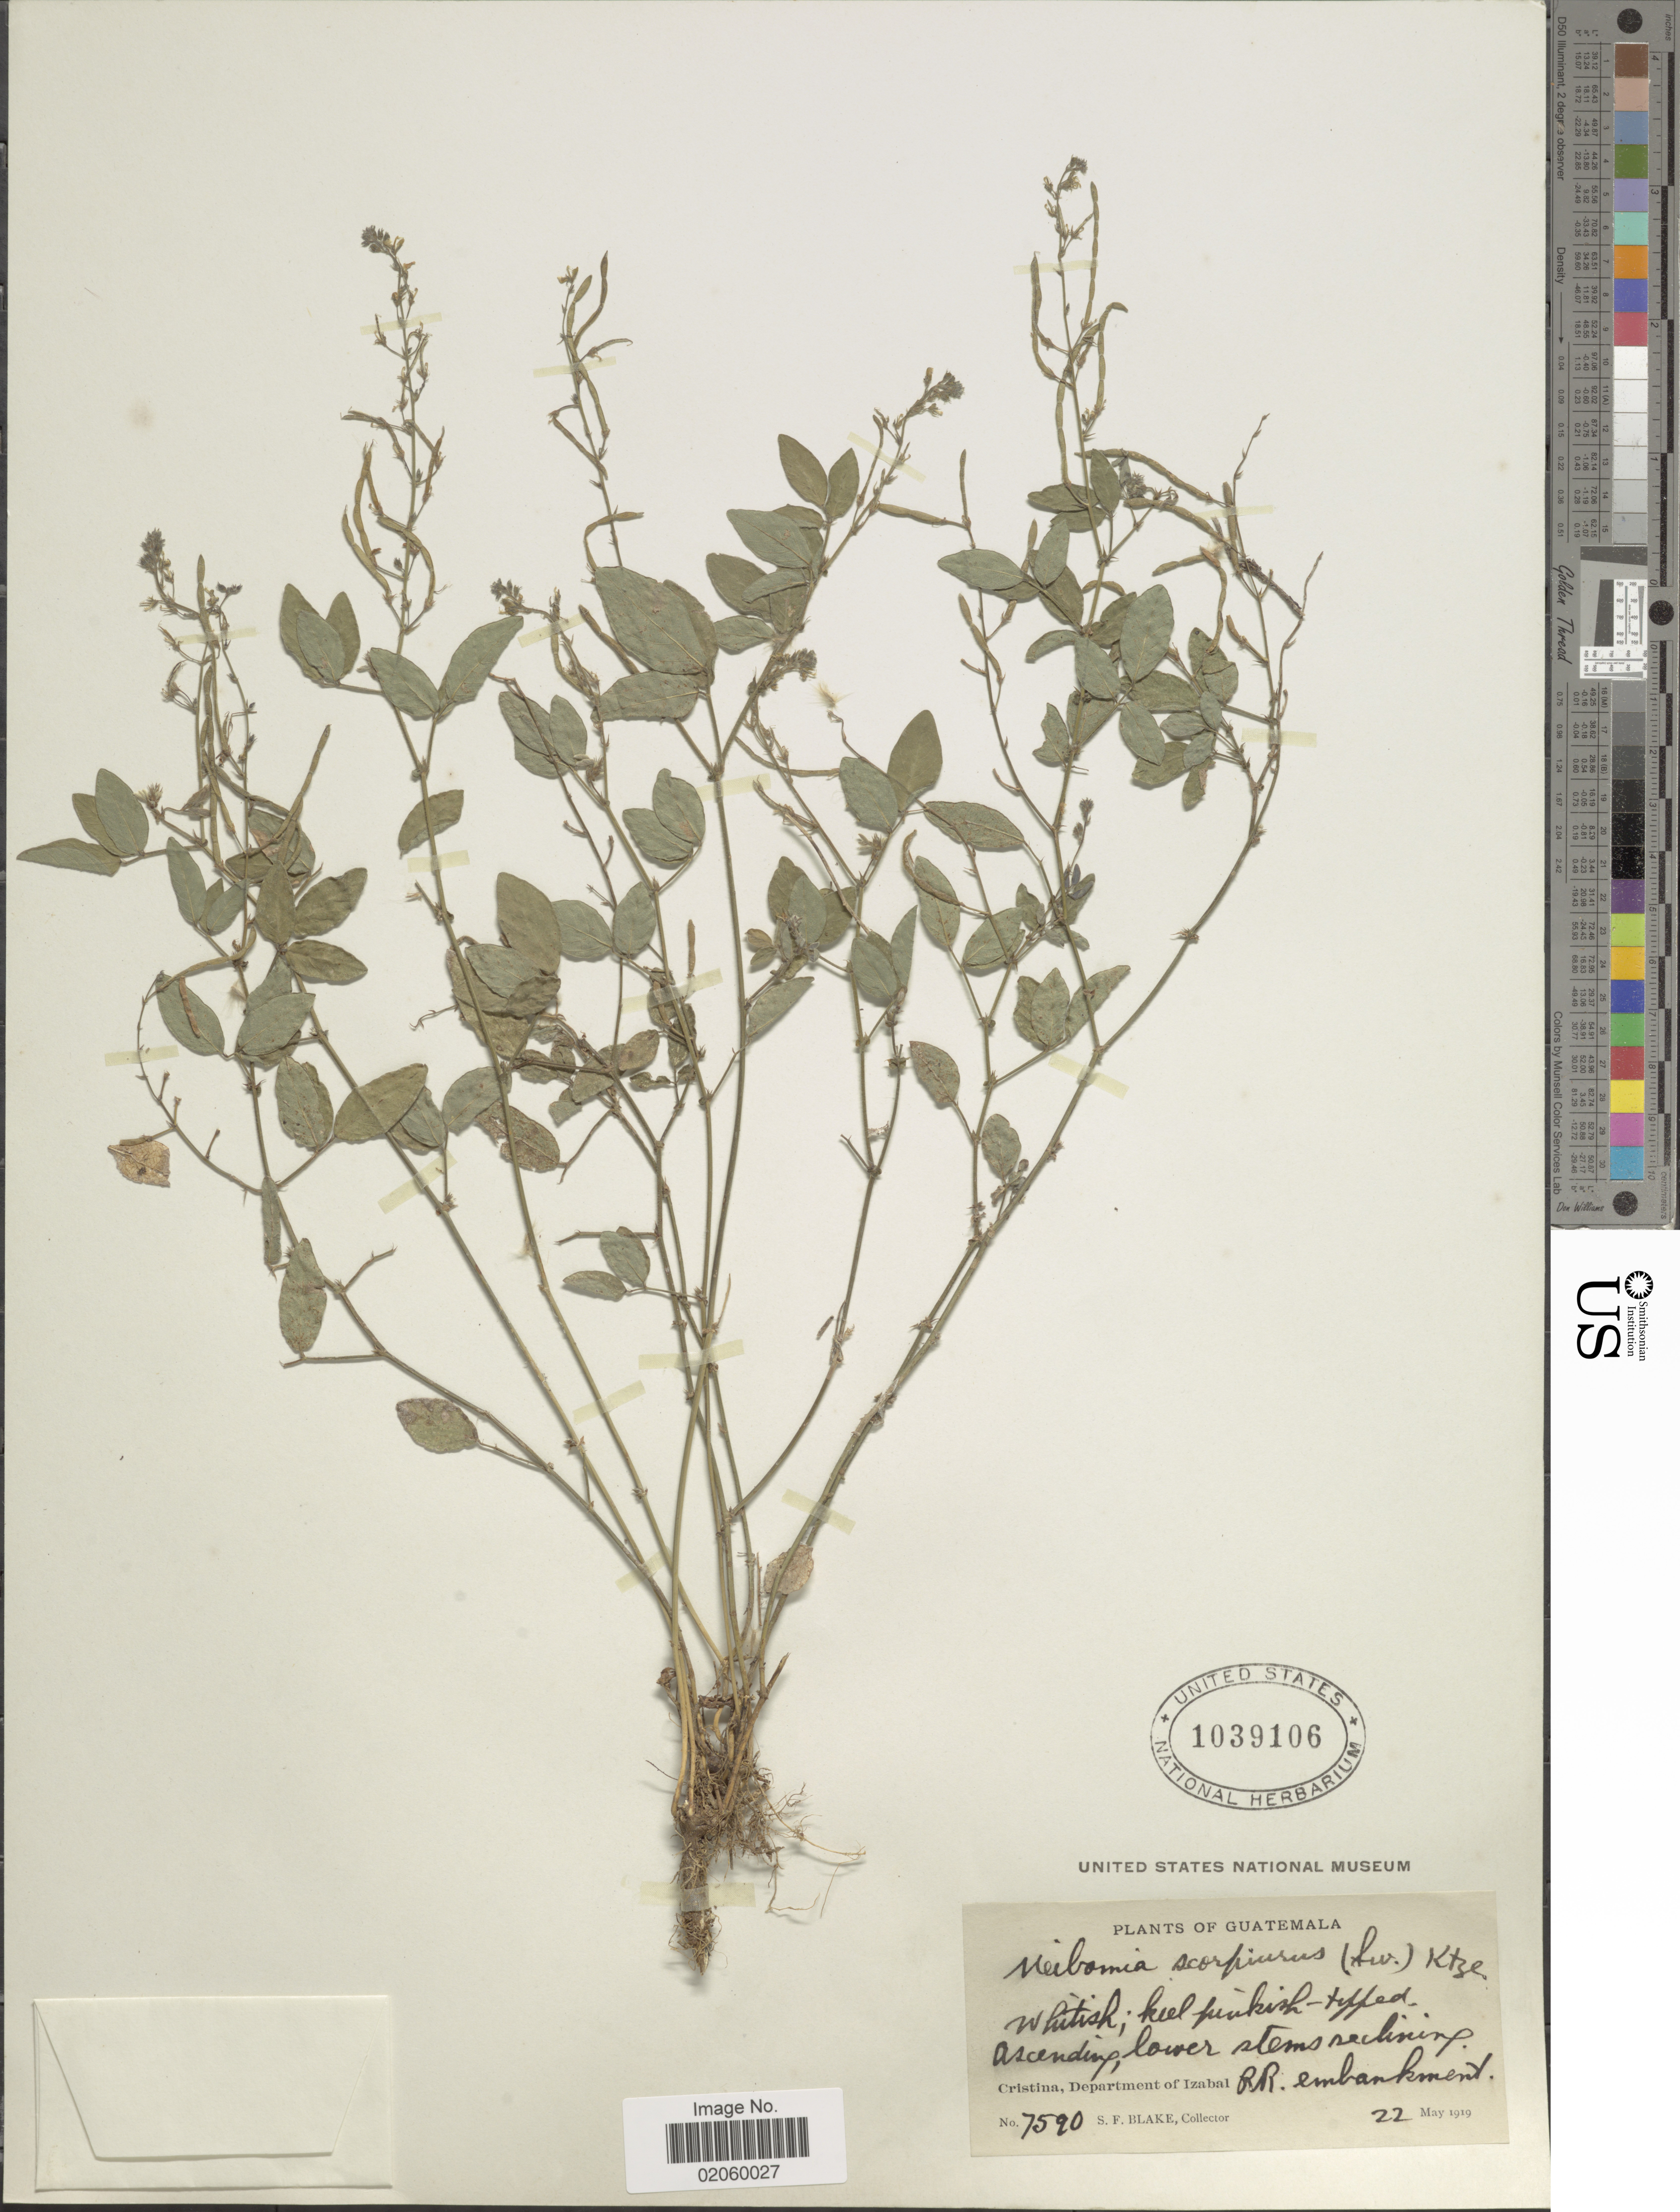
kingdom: Plantae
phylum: Tracheophyta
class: Magnoliopsida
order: Fabales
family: Fabaceae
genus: Desmodium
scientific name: Desmodium scorpiurus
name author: (Sw.) Desv. ex DC.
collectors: S. Blake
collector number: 7590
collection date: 1919-05-22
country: Guatemala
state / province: Izabal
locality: Cristina RR embankment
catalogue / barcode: US 1039106